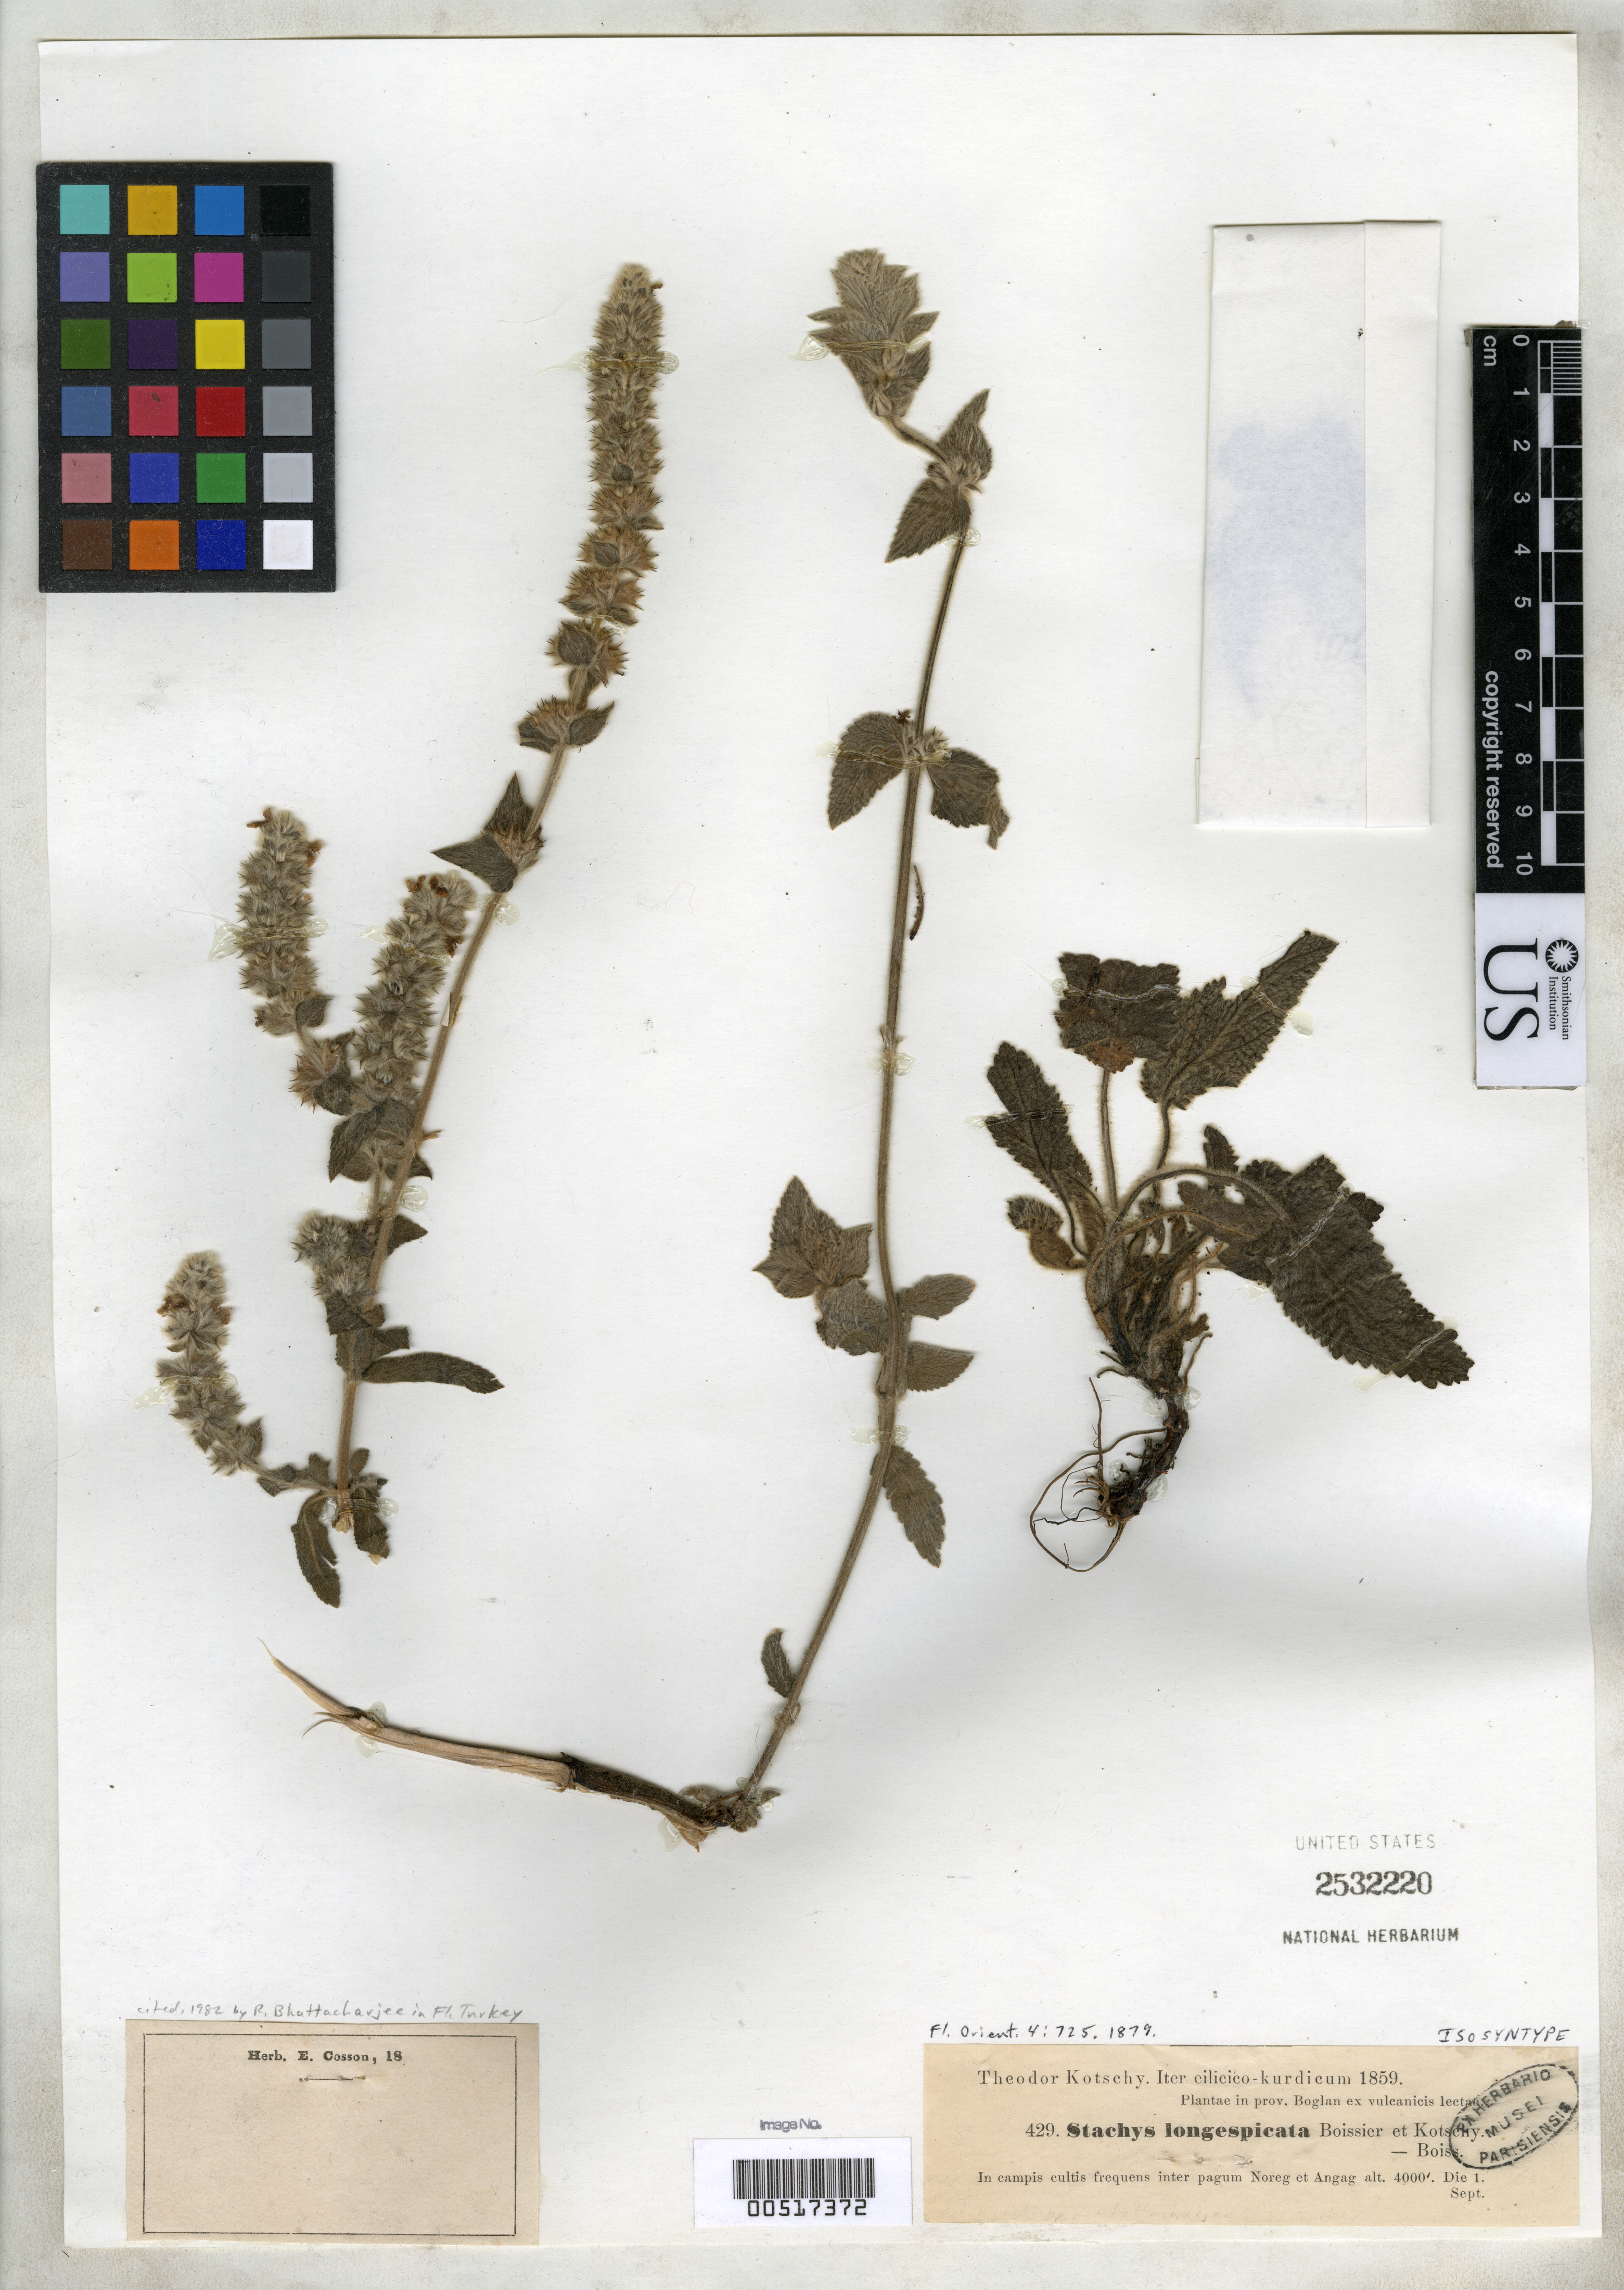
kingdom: Plantae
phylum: Tracheophyta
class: Magnoliopsida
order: Lamiales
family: Lamiaceae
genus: Stachys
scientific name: Stachys longespicata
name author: Boiss. & Kotschy ex Boiss.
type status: Isosyntype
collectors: K. G. Kotschy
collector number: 429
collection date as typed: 01 Sep 1859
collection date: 1859-09-01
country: Turkey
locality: Cilicico-Kurdicum, Prov. Boglan, in campis Cultis frequens inter Pagum Noreg et Angag.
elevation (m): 1219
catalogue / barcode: US 2532220